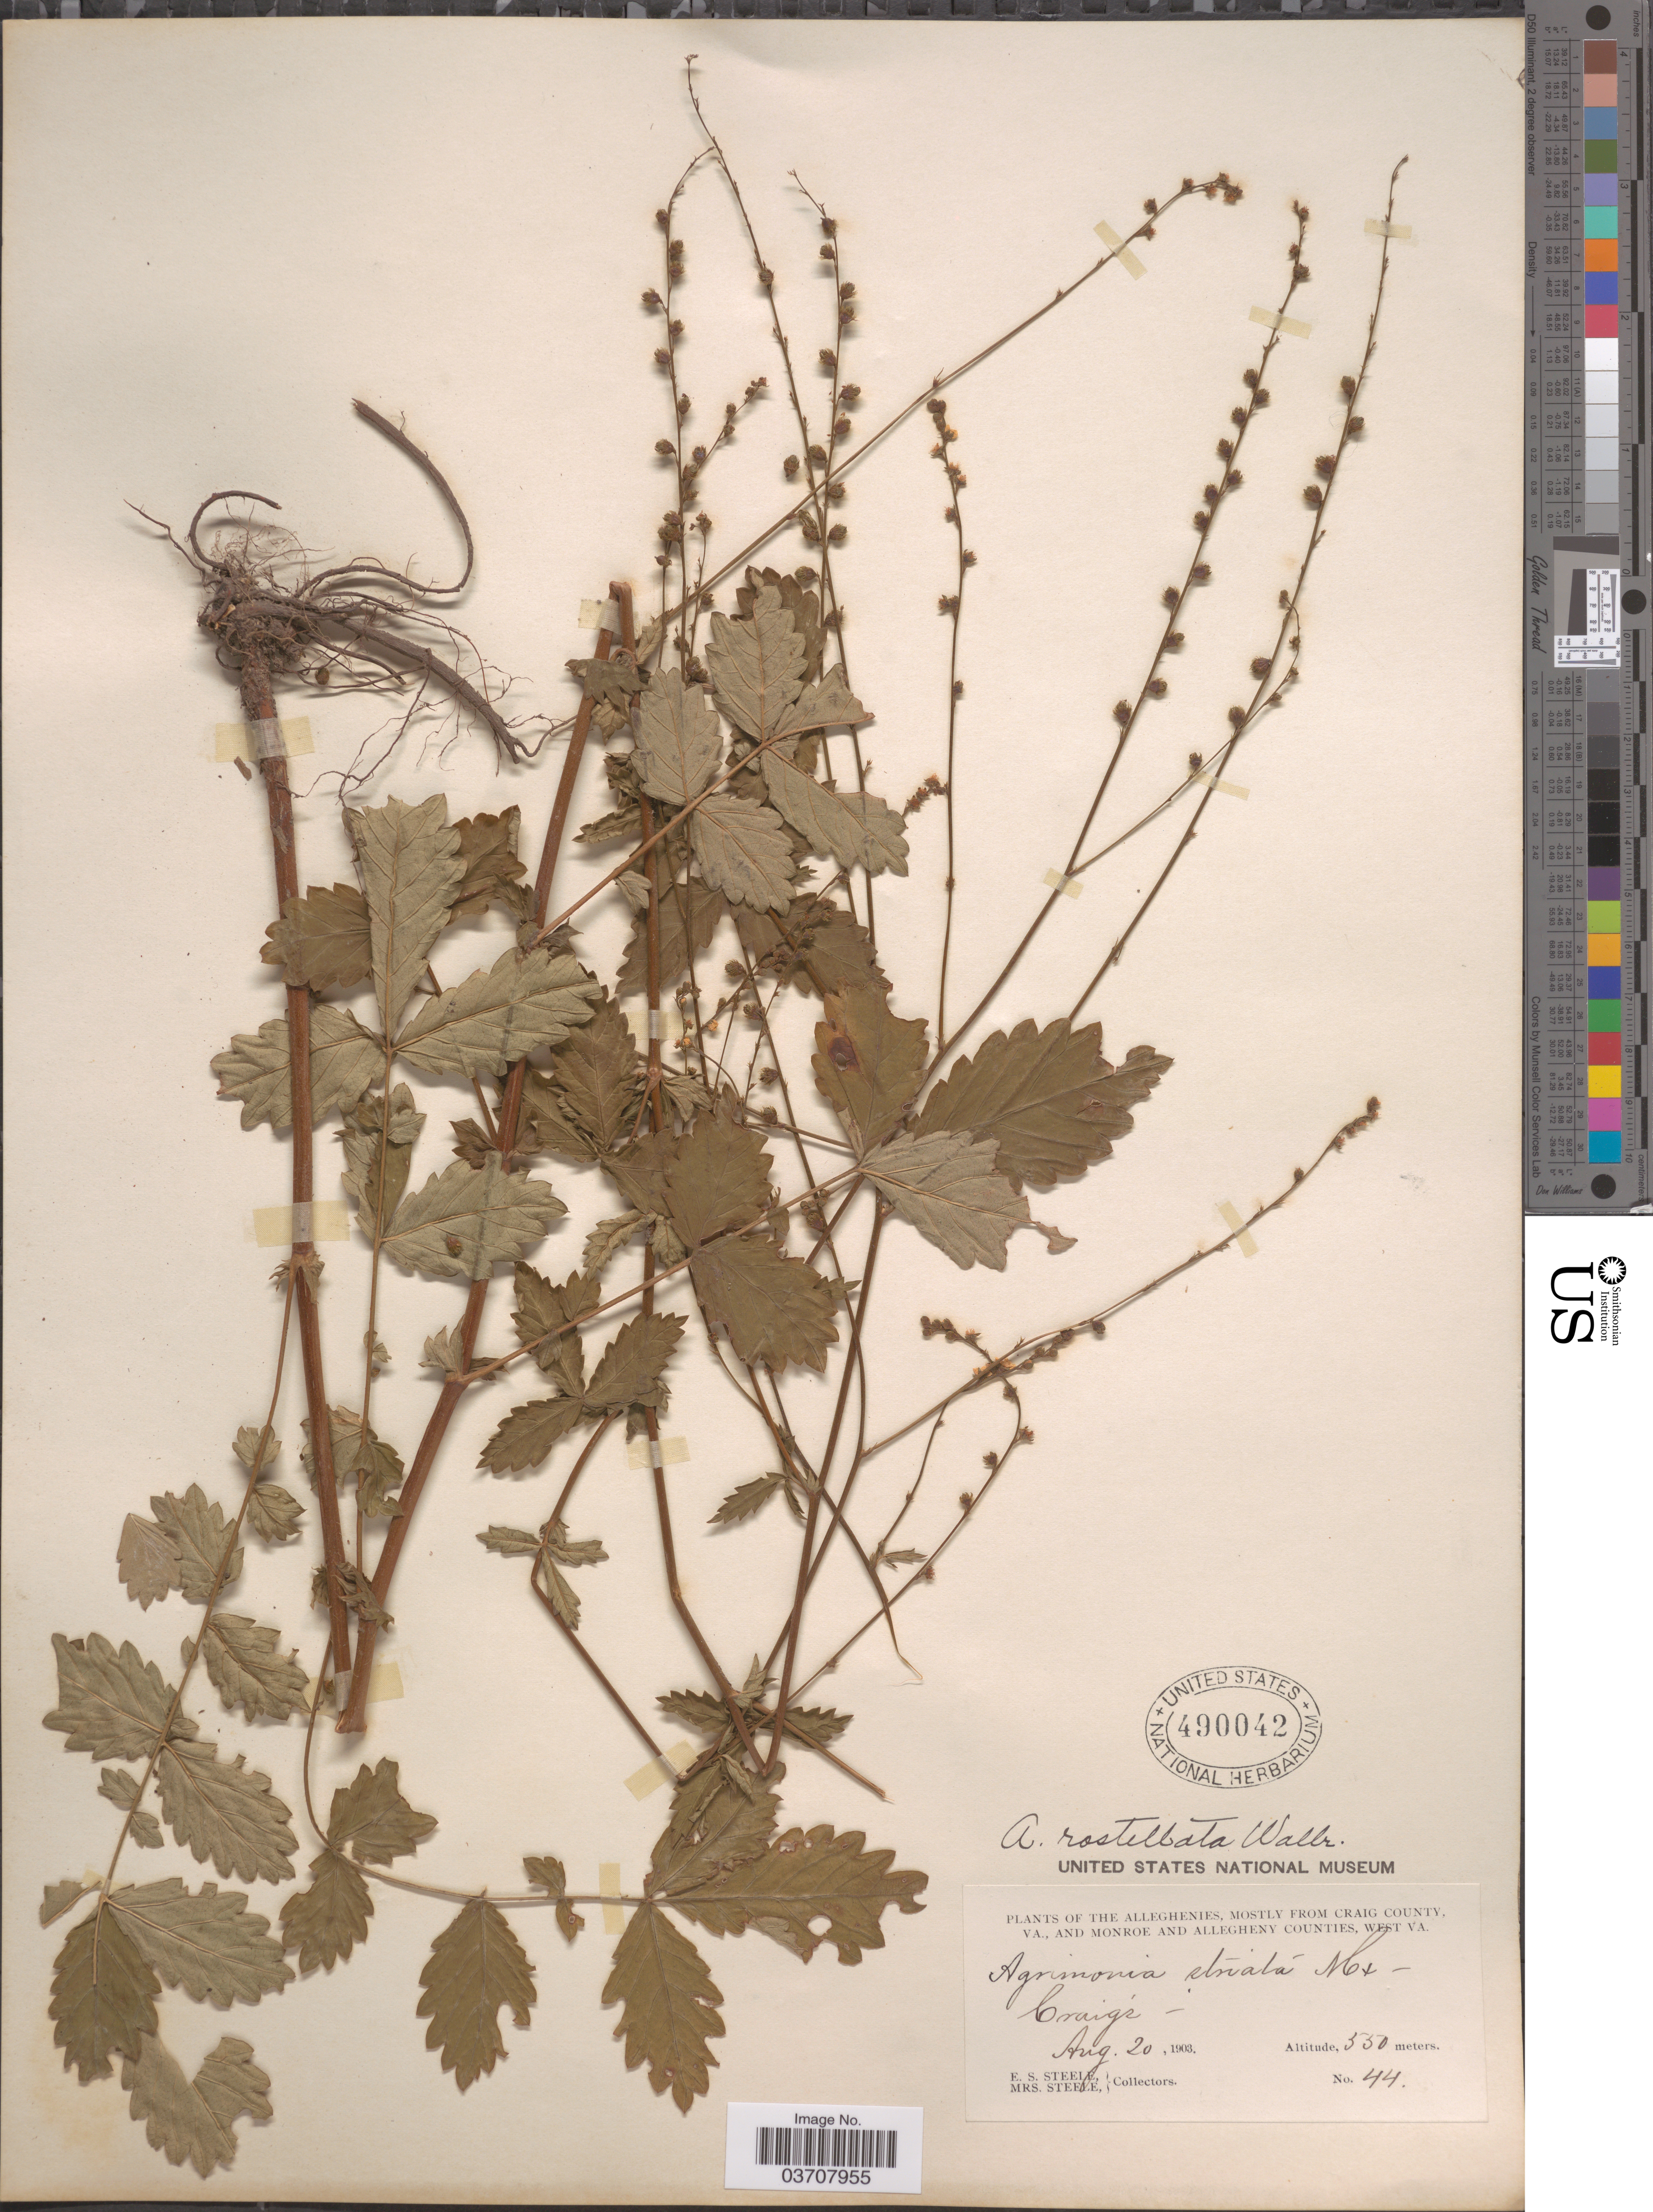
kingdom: Plantae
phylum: Tracheophyta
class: Magnoliopsida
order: Rosales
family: Rosaceae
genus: Agrimonia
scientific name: Agrimonia rostellata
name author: Wallr.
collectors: E. Steele & Mrs. E. S. Steele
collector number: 44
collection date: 1903-08-20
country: United States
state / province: Virginia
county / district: Craig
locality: The Alleghenies, mostly from Craig County, Va., and Monroe and Allegheny Counties, West Va. Craig's.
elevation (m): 550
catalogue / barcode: US 490042